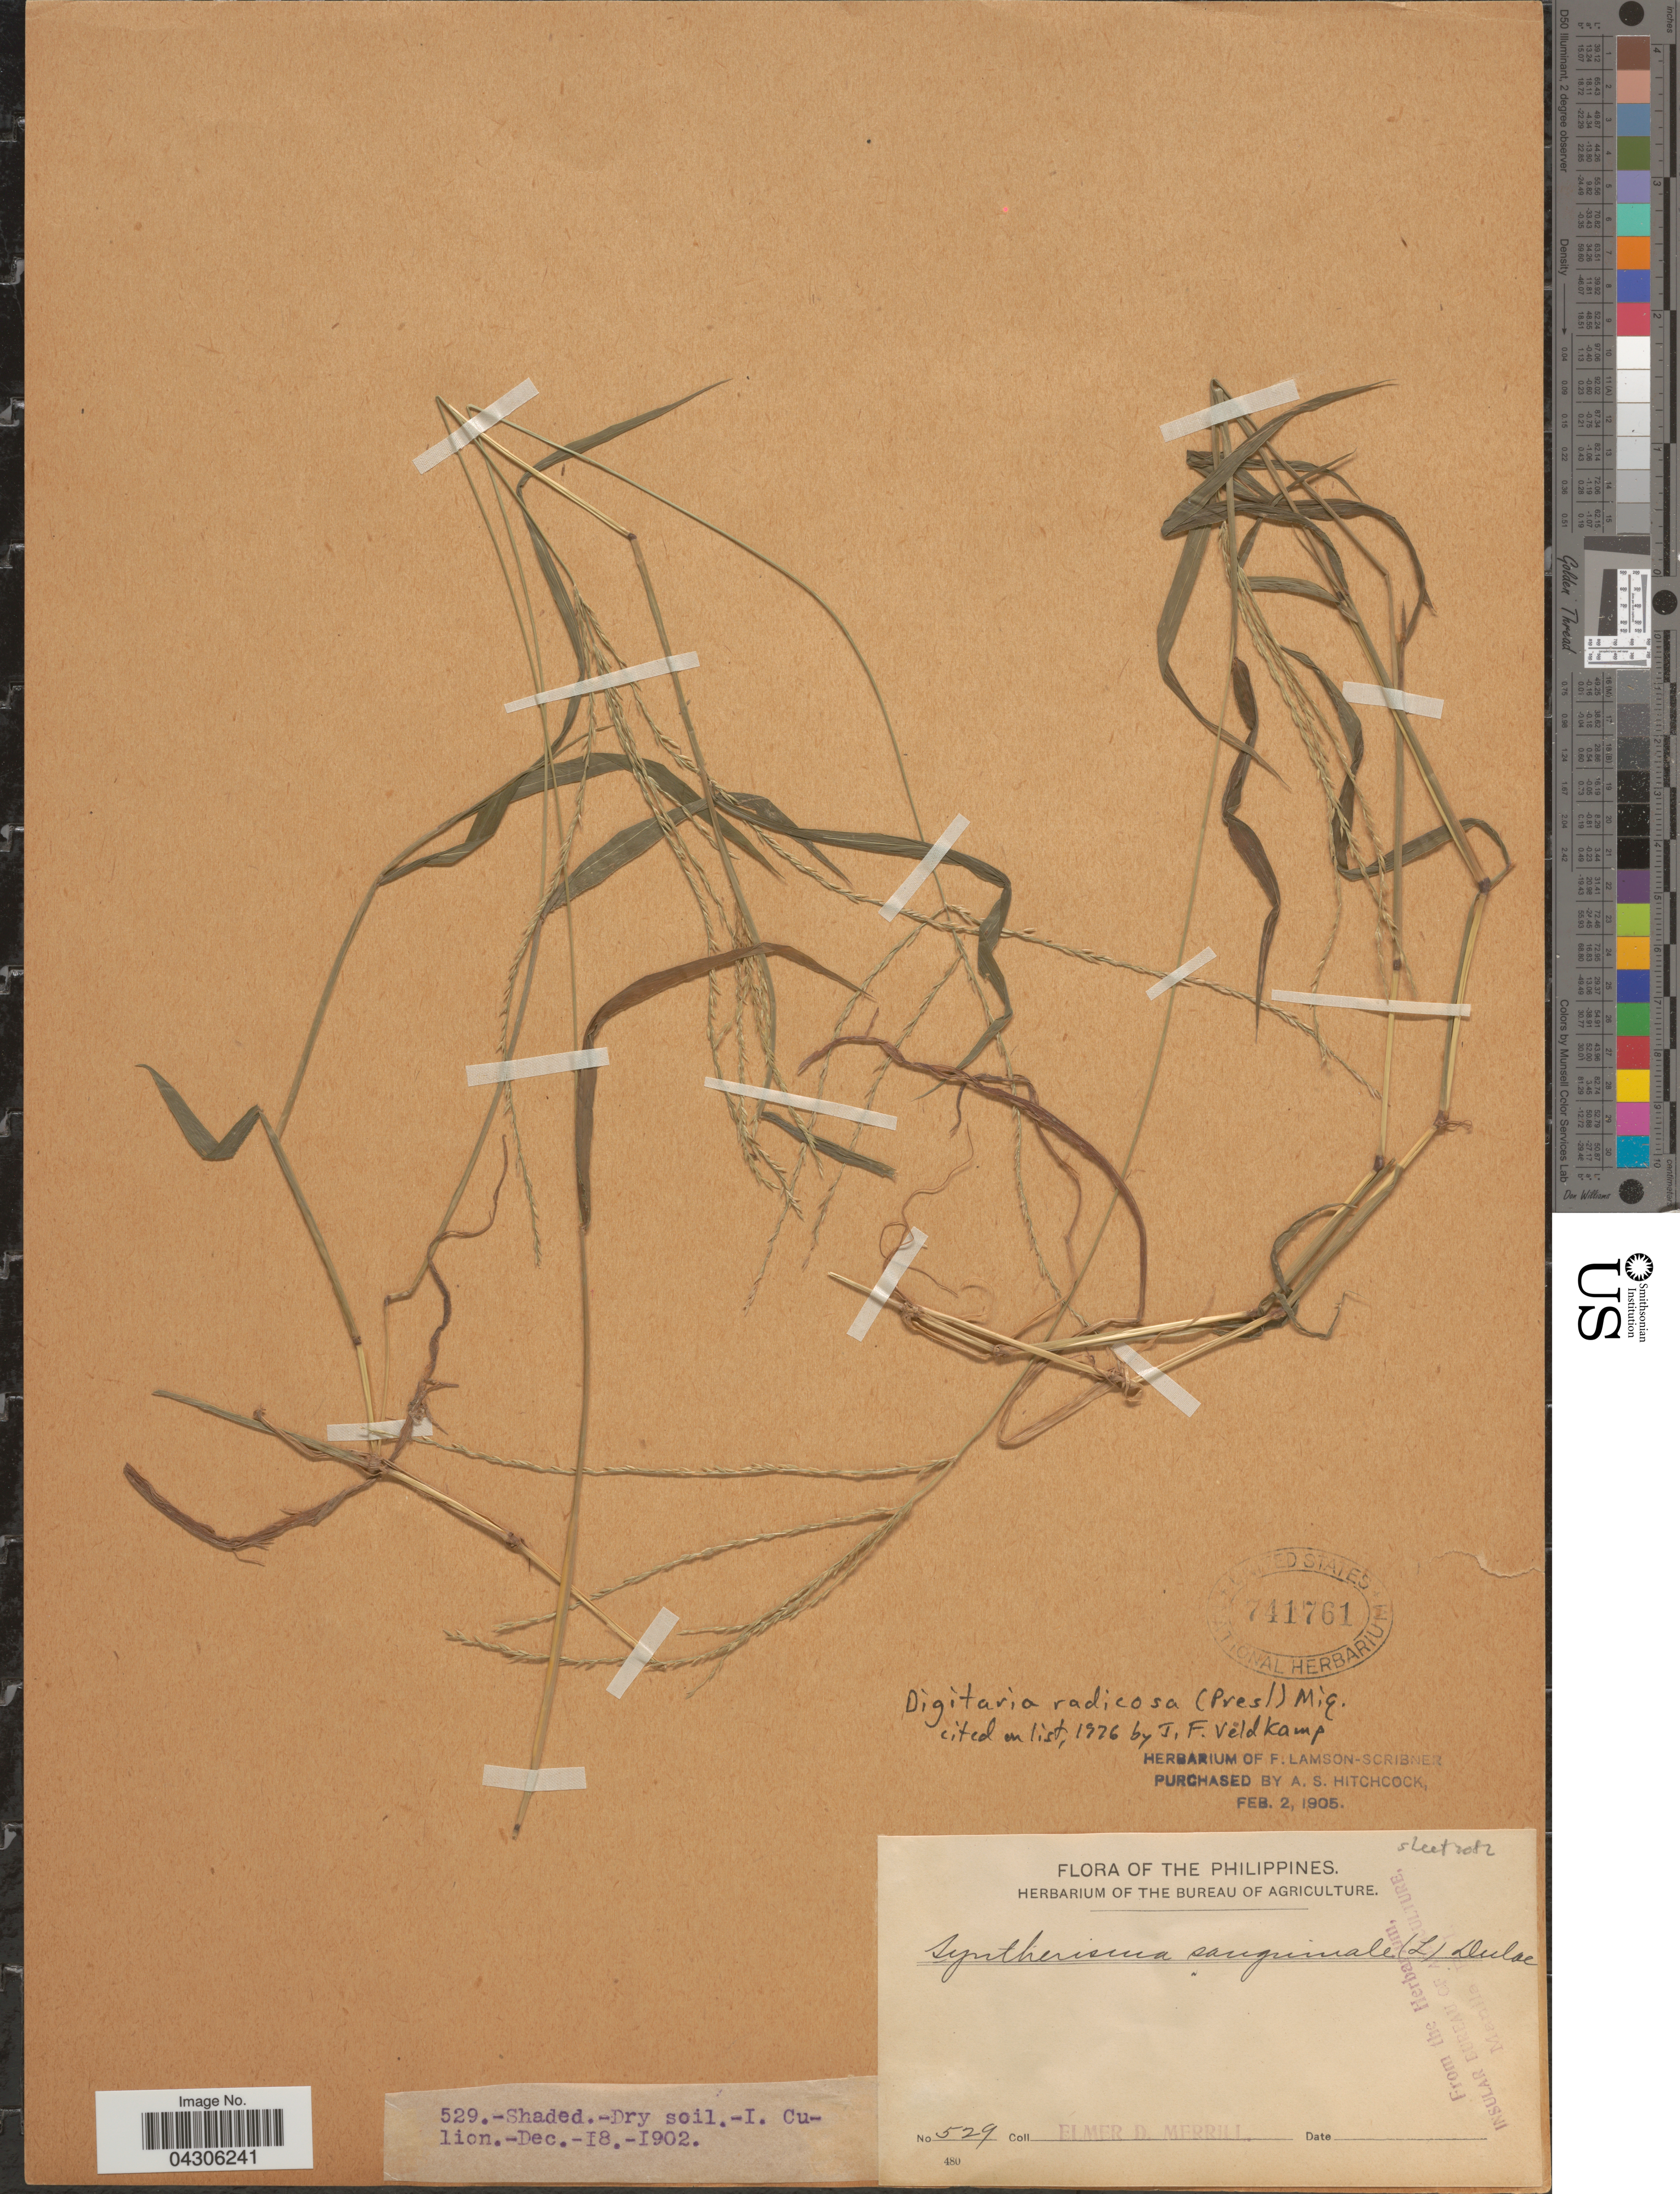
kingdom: Plantae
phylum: Tracheophyta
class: Liliopsida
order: Poales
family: Poaceae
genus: Digitaria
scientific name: Digitaria radicosa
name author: (J. Presl) Miq.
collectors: E. D. Merrill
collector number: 529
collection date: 1902-12-18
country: Philippines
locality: I. Culion.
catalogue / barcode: US 741761